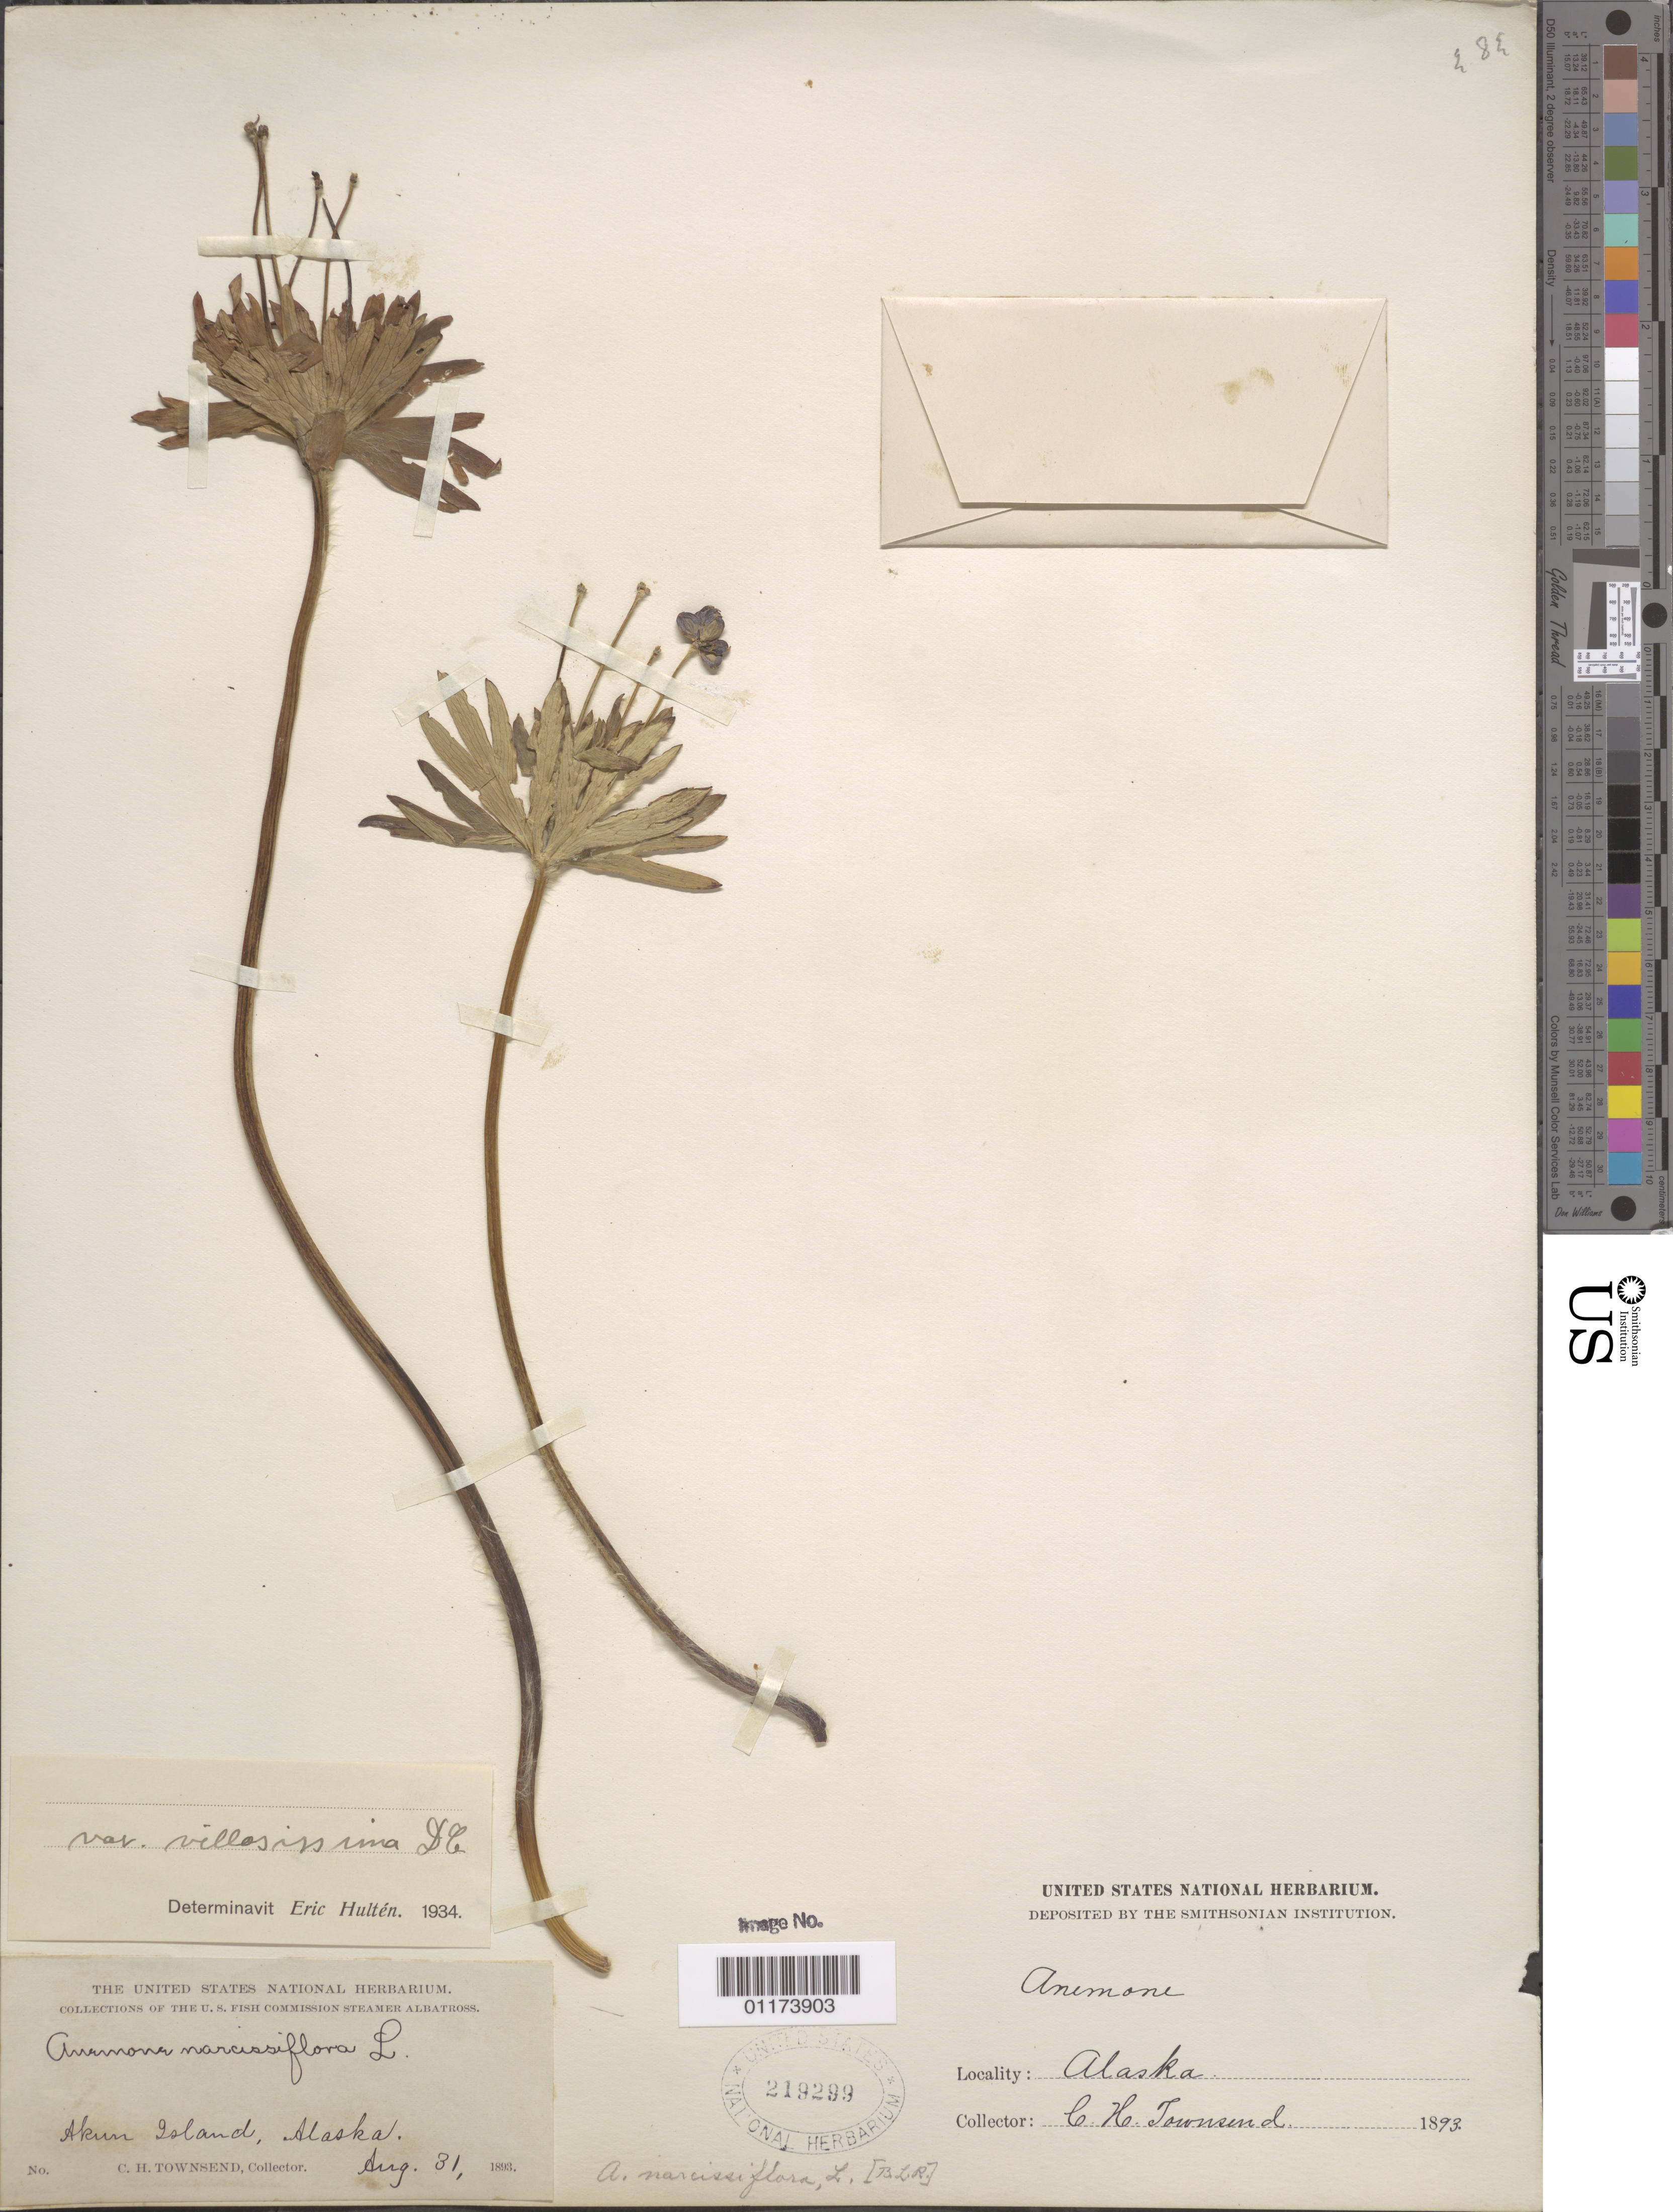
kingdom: Plantae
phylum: Tracheophyta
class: Magnoliopsida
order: Ranunculales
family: Ranunculaceae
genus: Anemone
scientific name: Anemone narcissiflora var. villosissima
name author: DC.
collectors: C. H. Townsend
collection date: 1893-08-31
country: United States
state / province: Alaska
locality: Akun Island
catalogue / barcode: US 219299